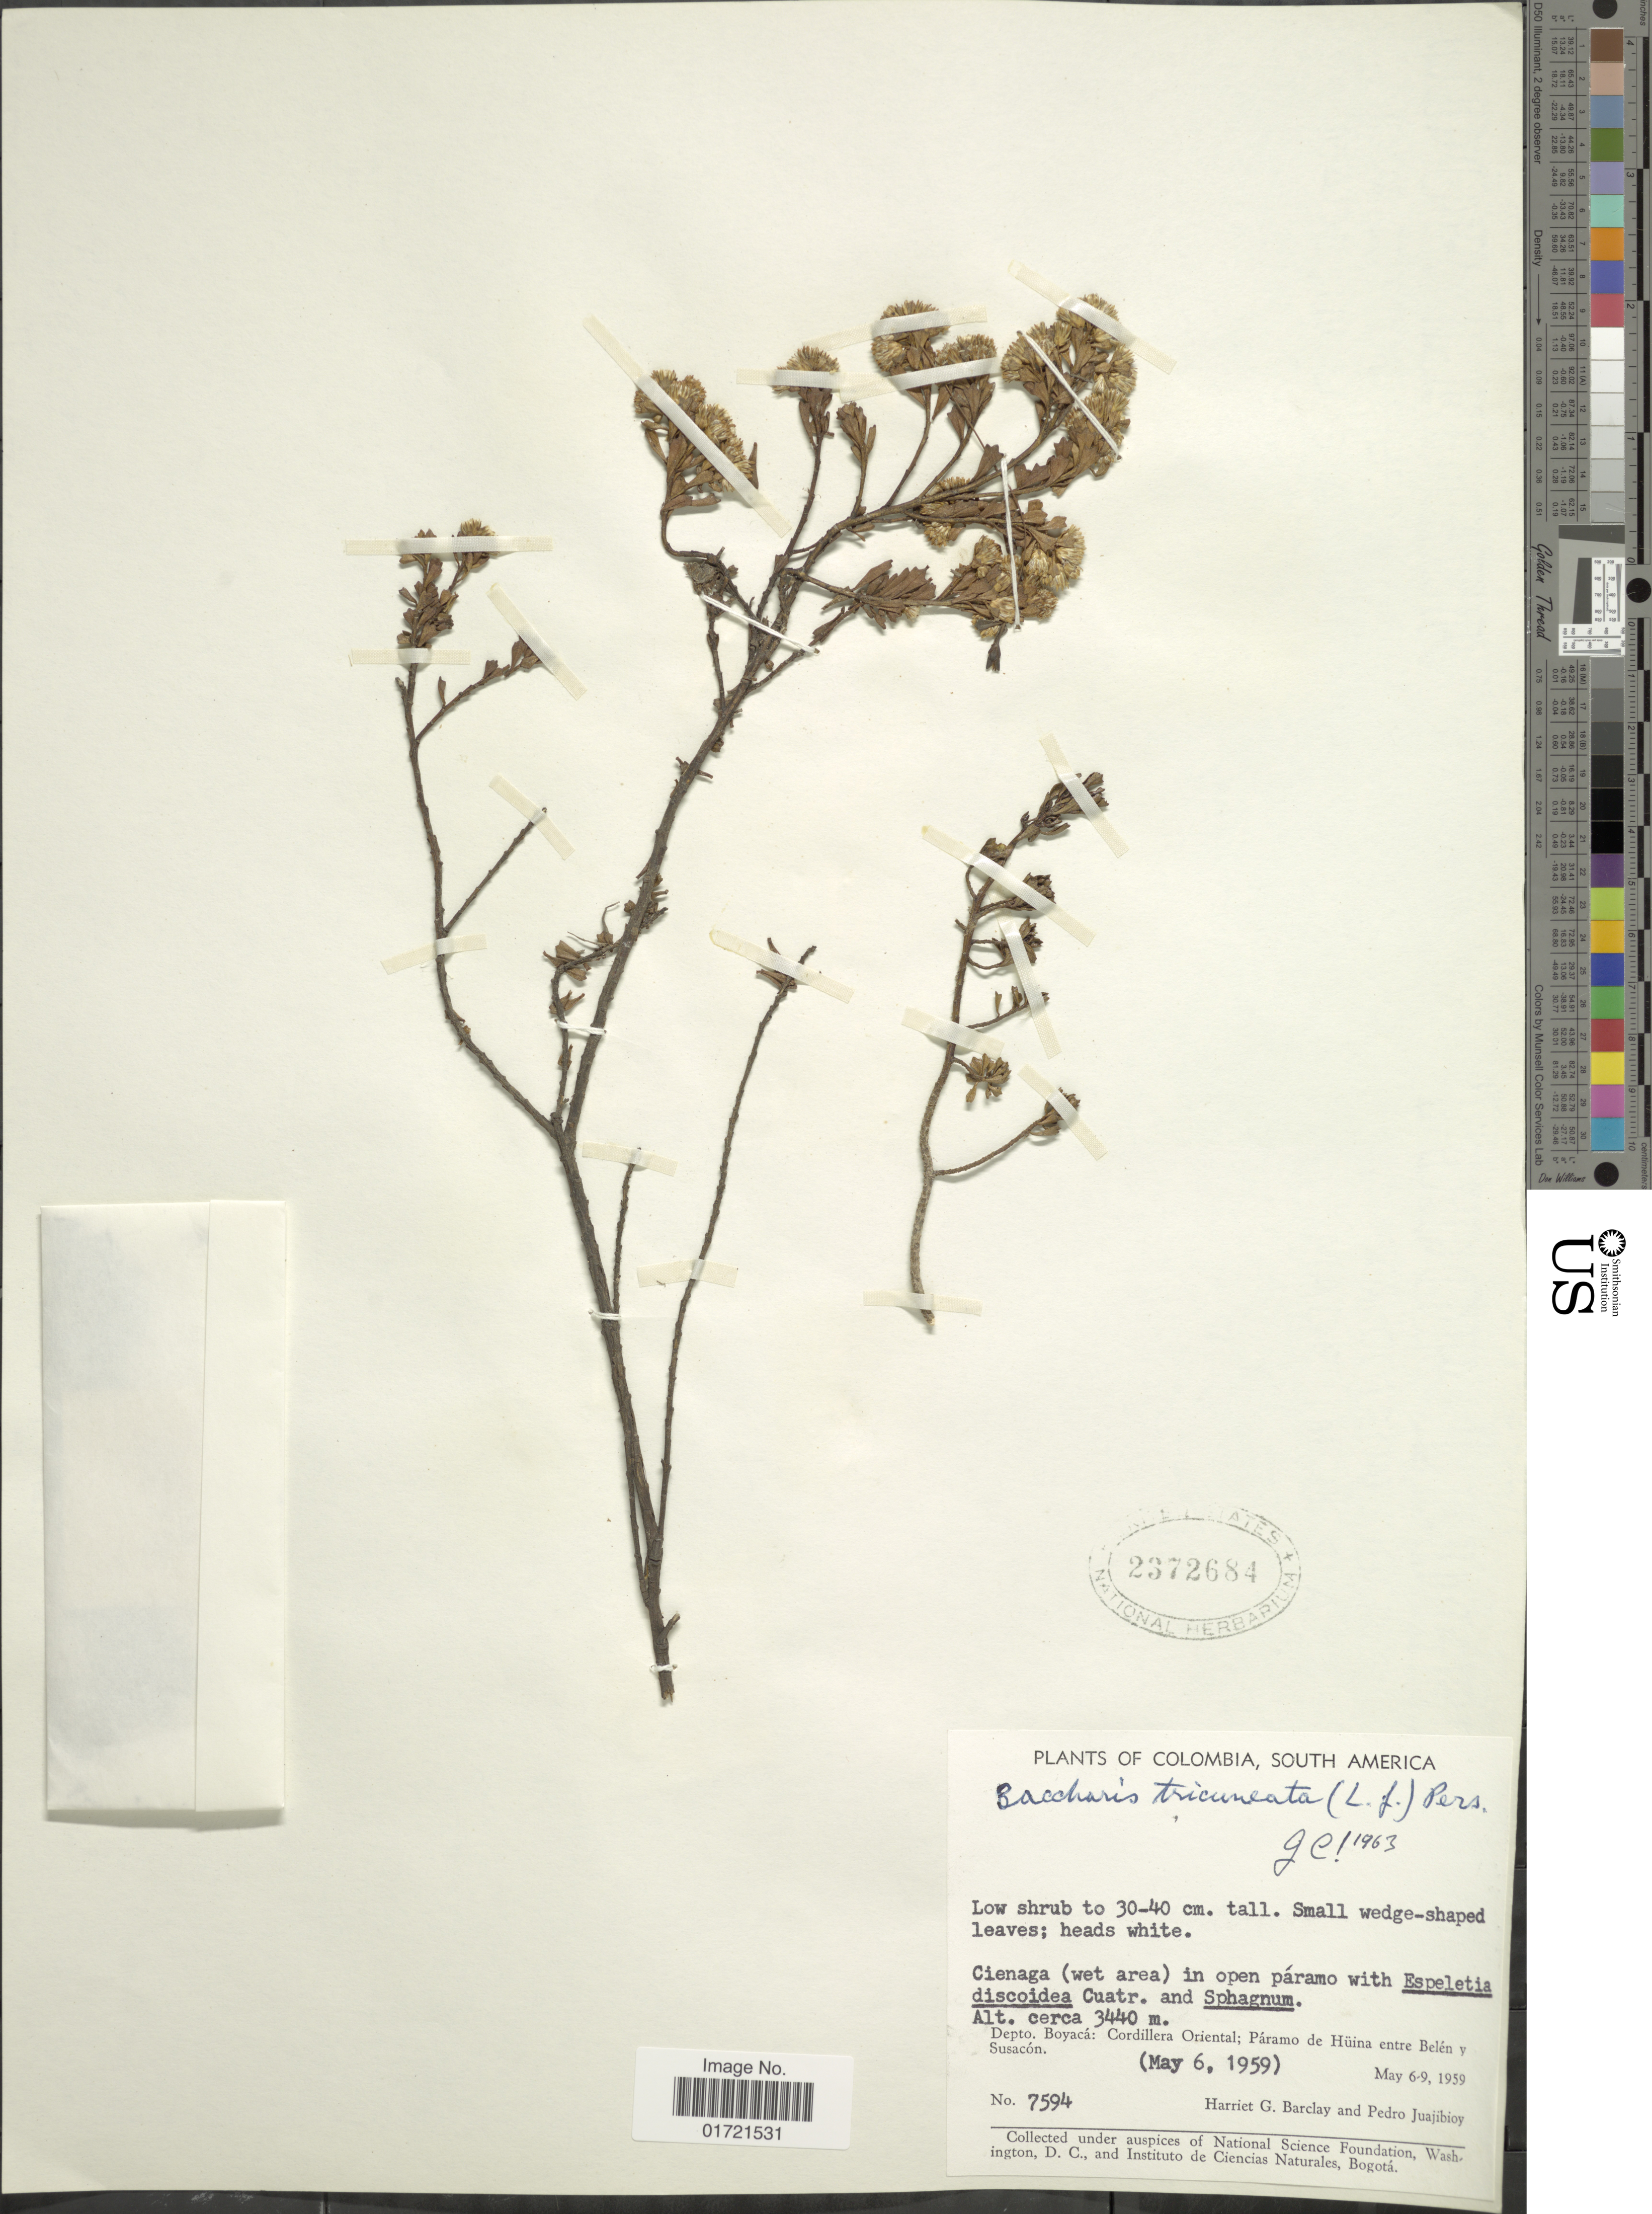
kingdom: Plantae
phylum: Tracheophyta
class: Magnoliopsida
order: Asterales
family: Asteraceae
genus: Baccharis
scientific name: Baccharis tricuneata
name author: (L. f.) Pers.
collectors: H. G. Barclay & P. Juajibioy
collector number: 7594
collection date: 1959-05-06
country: Colombia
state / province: Boyacá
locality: Cordillera Oriental: Paramo de Huina entre Belen y Susacon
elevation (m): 3440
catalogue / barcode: US 2372684